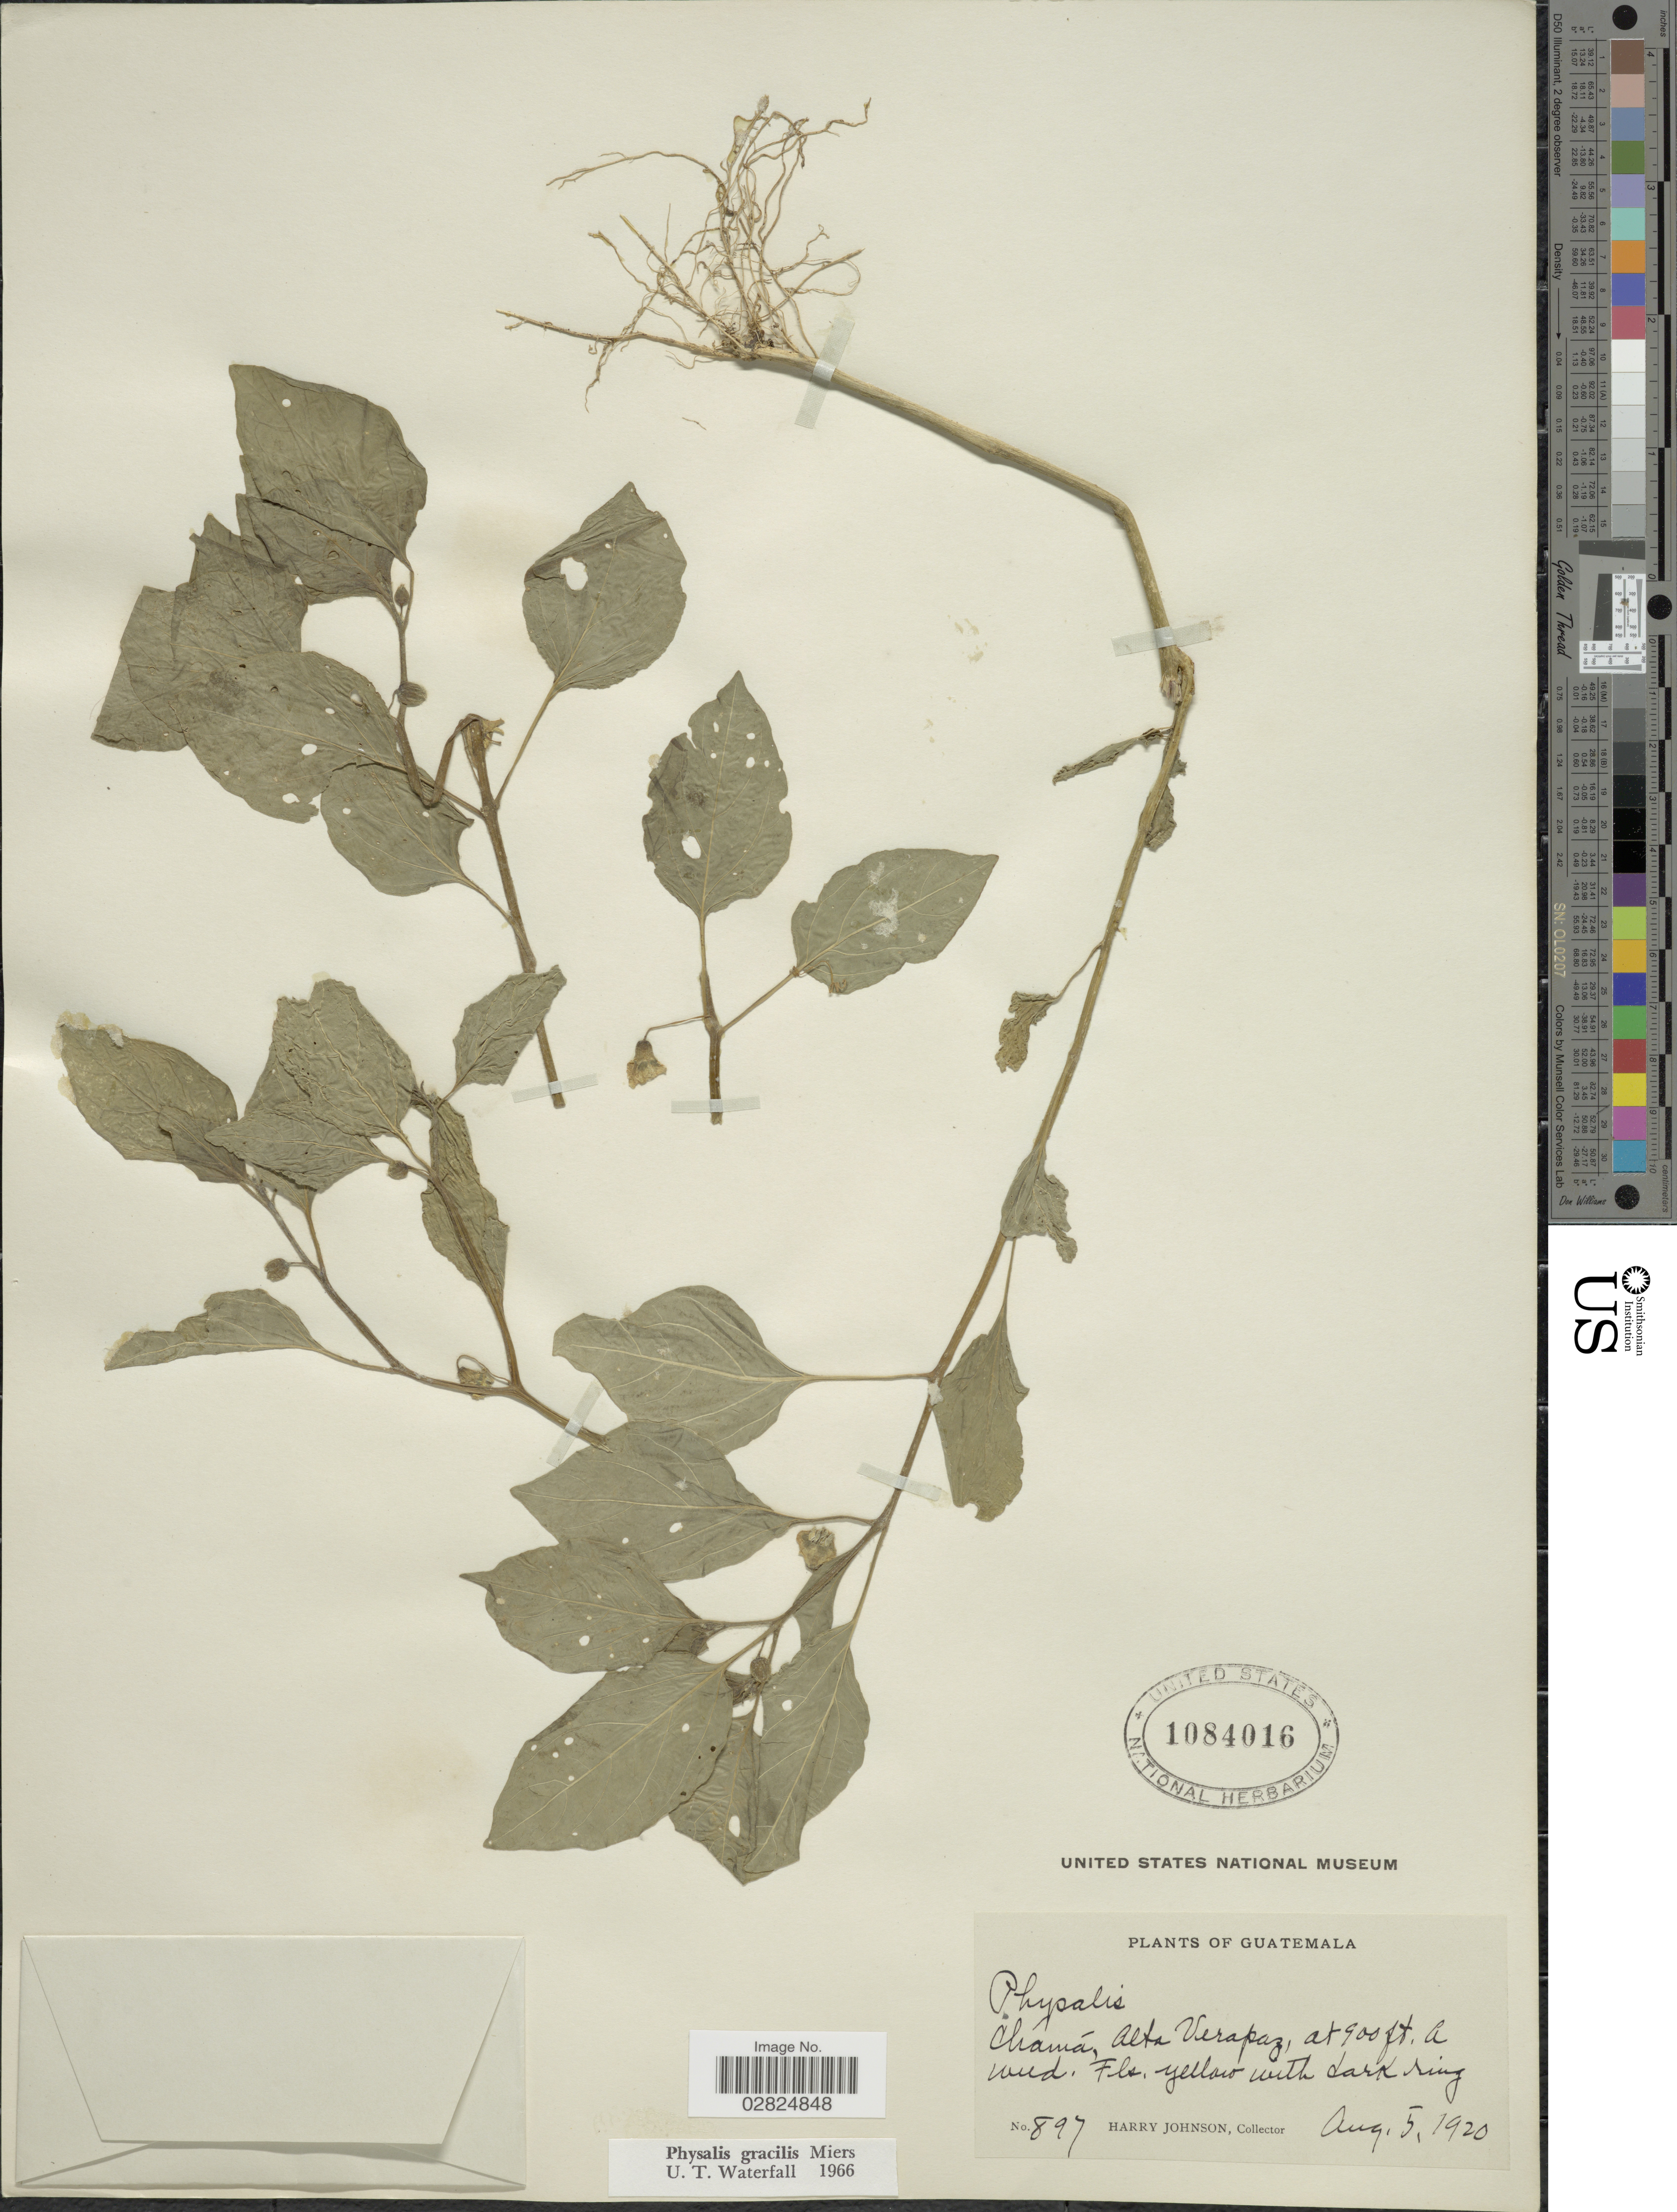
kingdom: Plantae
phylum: Tracheophyta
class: Magnoliopsida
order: Solanales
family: Solanaceae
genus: Physalis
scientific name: Physalis gracilis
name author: Miers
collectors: H. Johnson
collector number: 897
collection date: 1920-08-05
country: Guatemala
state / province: Alta Verapaz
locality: Chámá.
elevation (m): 274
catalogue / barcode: US 1084016